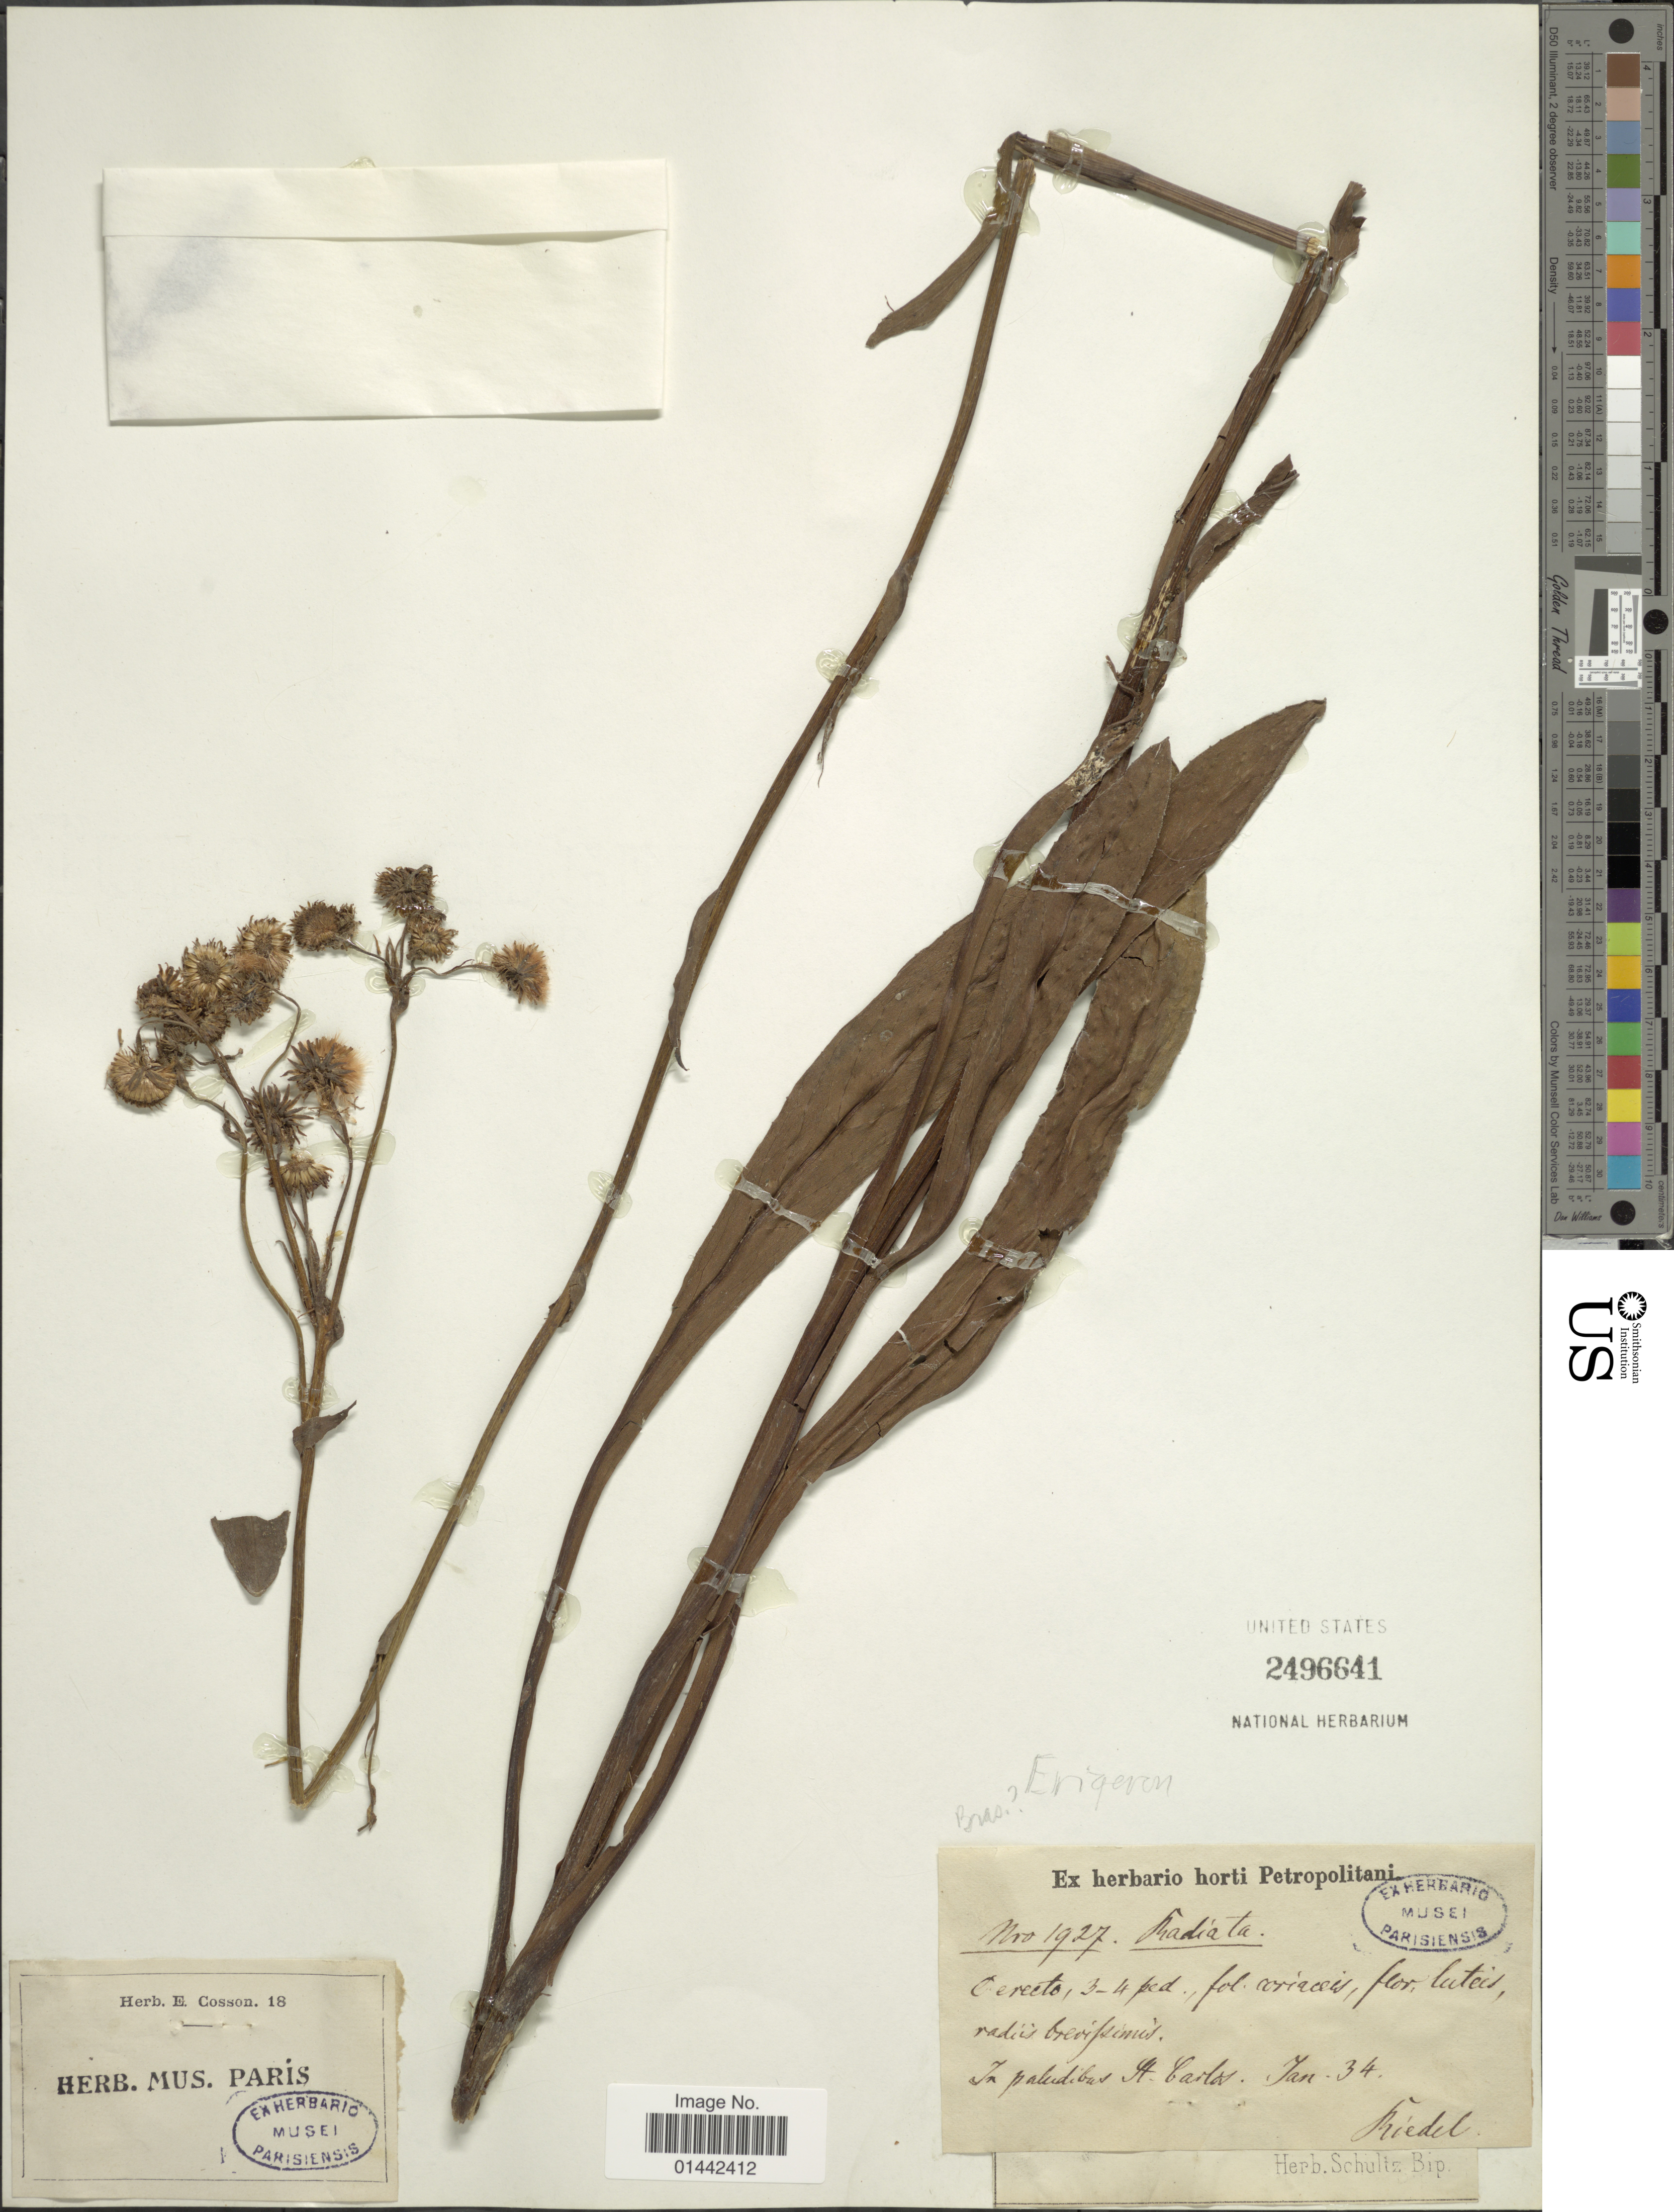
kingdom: Plantae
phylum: Tracheophyta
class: Magnoliopsida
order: Asterales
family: Asteraceae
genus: Erigeron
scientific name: Erigeron tweediei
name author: Hook. & Arn.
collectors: Riedel, --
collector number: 1927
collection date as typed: Transcribed d/m/y: /1/34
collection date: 1834-01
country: Brazil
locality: In paludibus St. Carlos.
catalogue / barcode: US 2496641